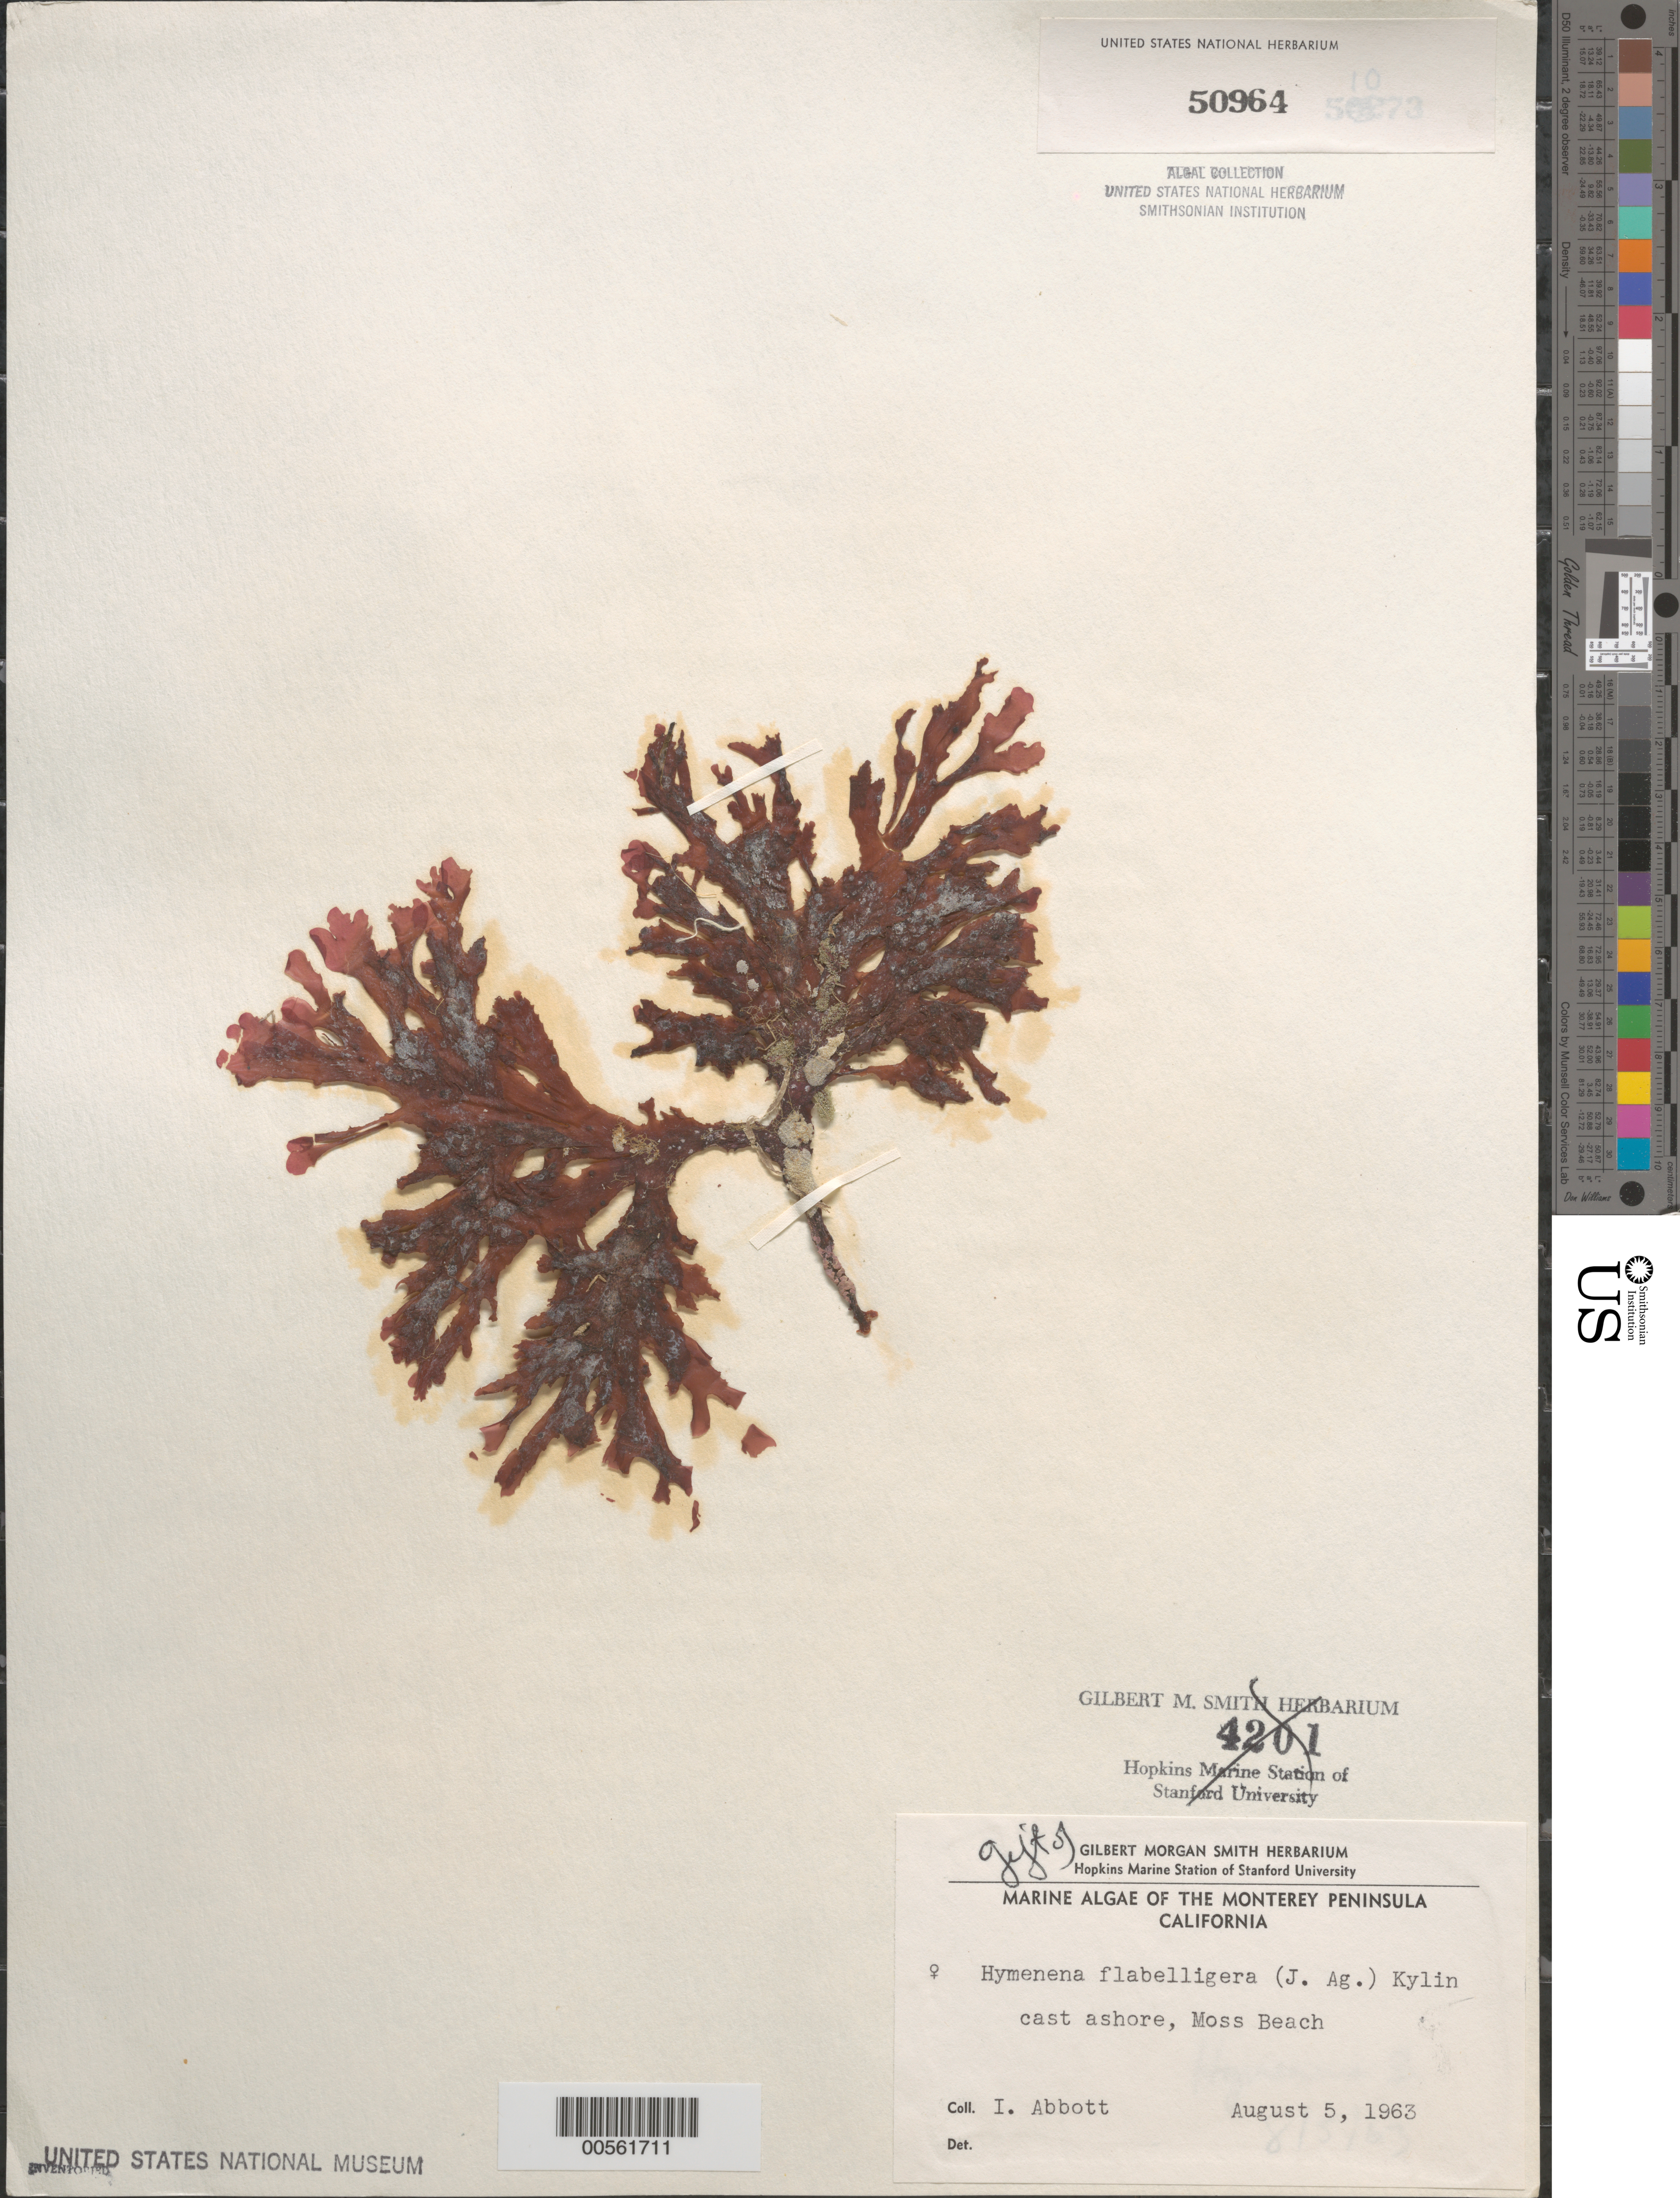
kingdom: Plantae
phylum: Rhodophyta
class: Florideophyceae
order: Ceramiales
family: Delesseriaceae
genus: Hymenena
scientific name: Hymenena flabelligera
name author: (J. Agardh) Kylin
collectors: I. A. Abbott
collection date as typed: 05 Aug 1963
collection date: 1963-08-05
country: United States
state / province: California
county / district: Monterey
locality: Moss Beach, Monterey Peninsula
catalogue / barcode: US 50964